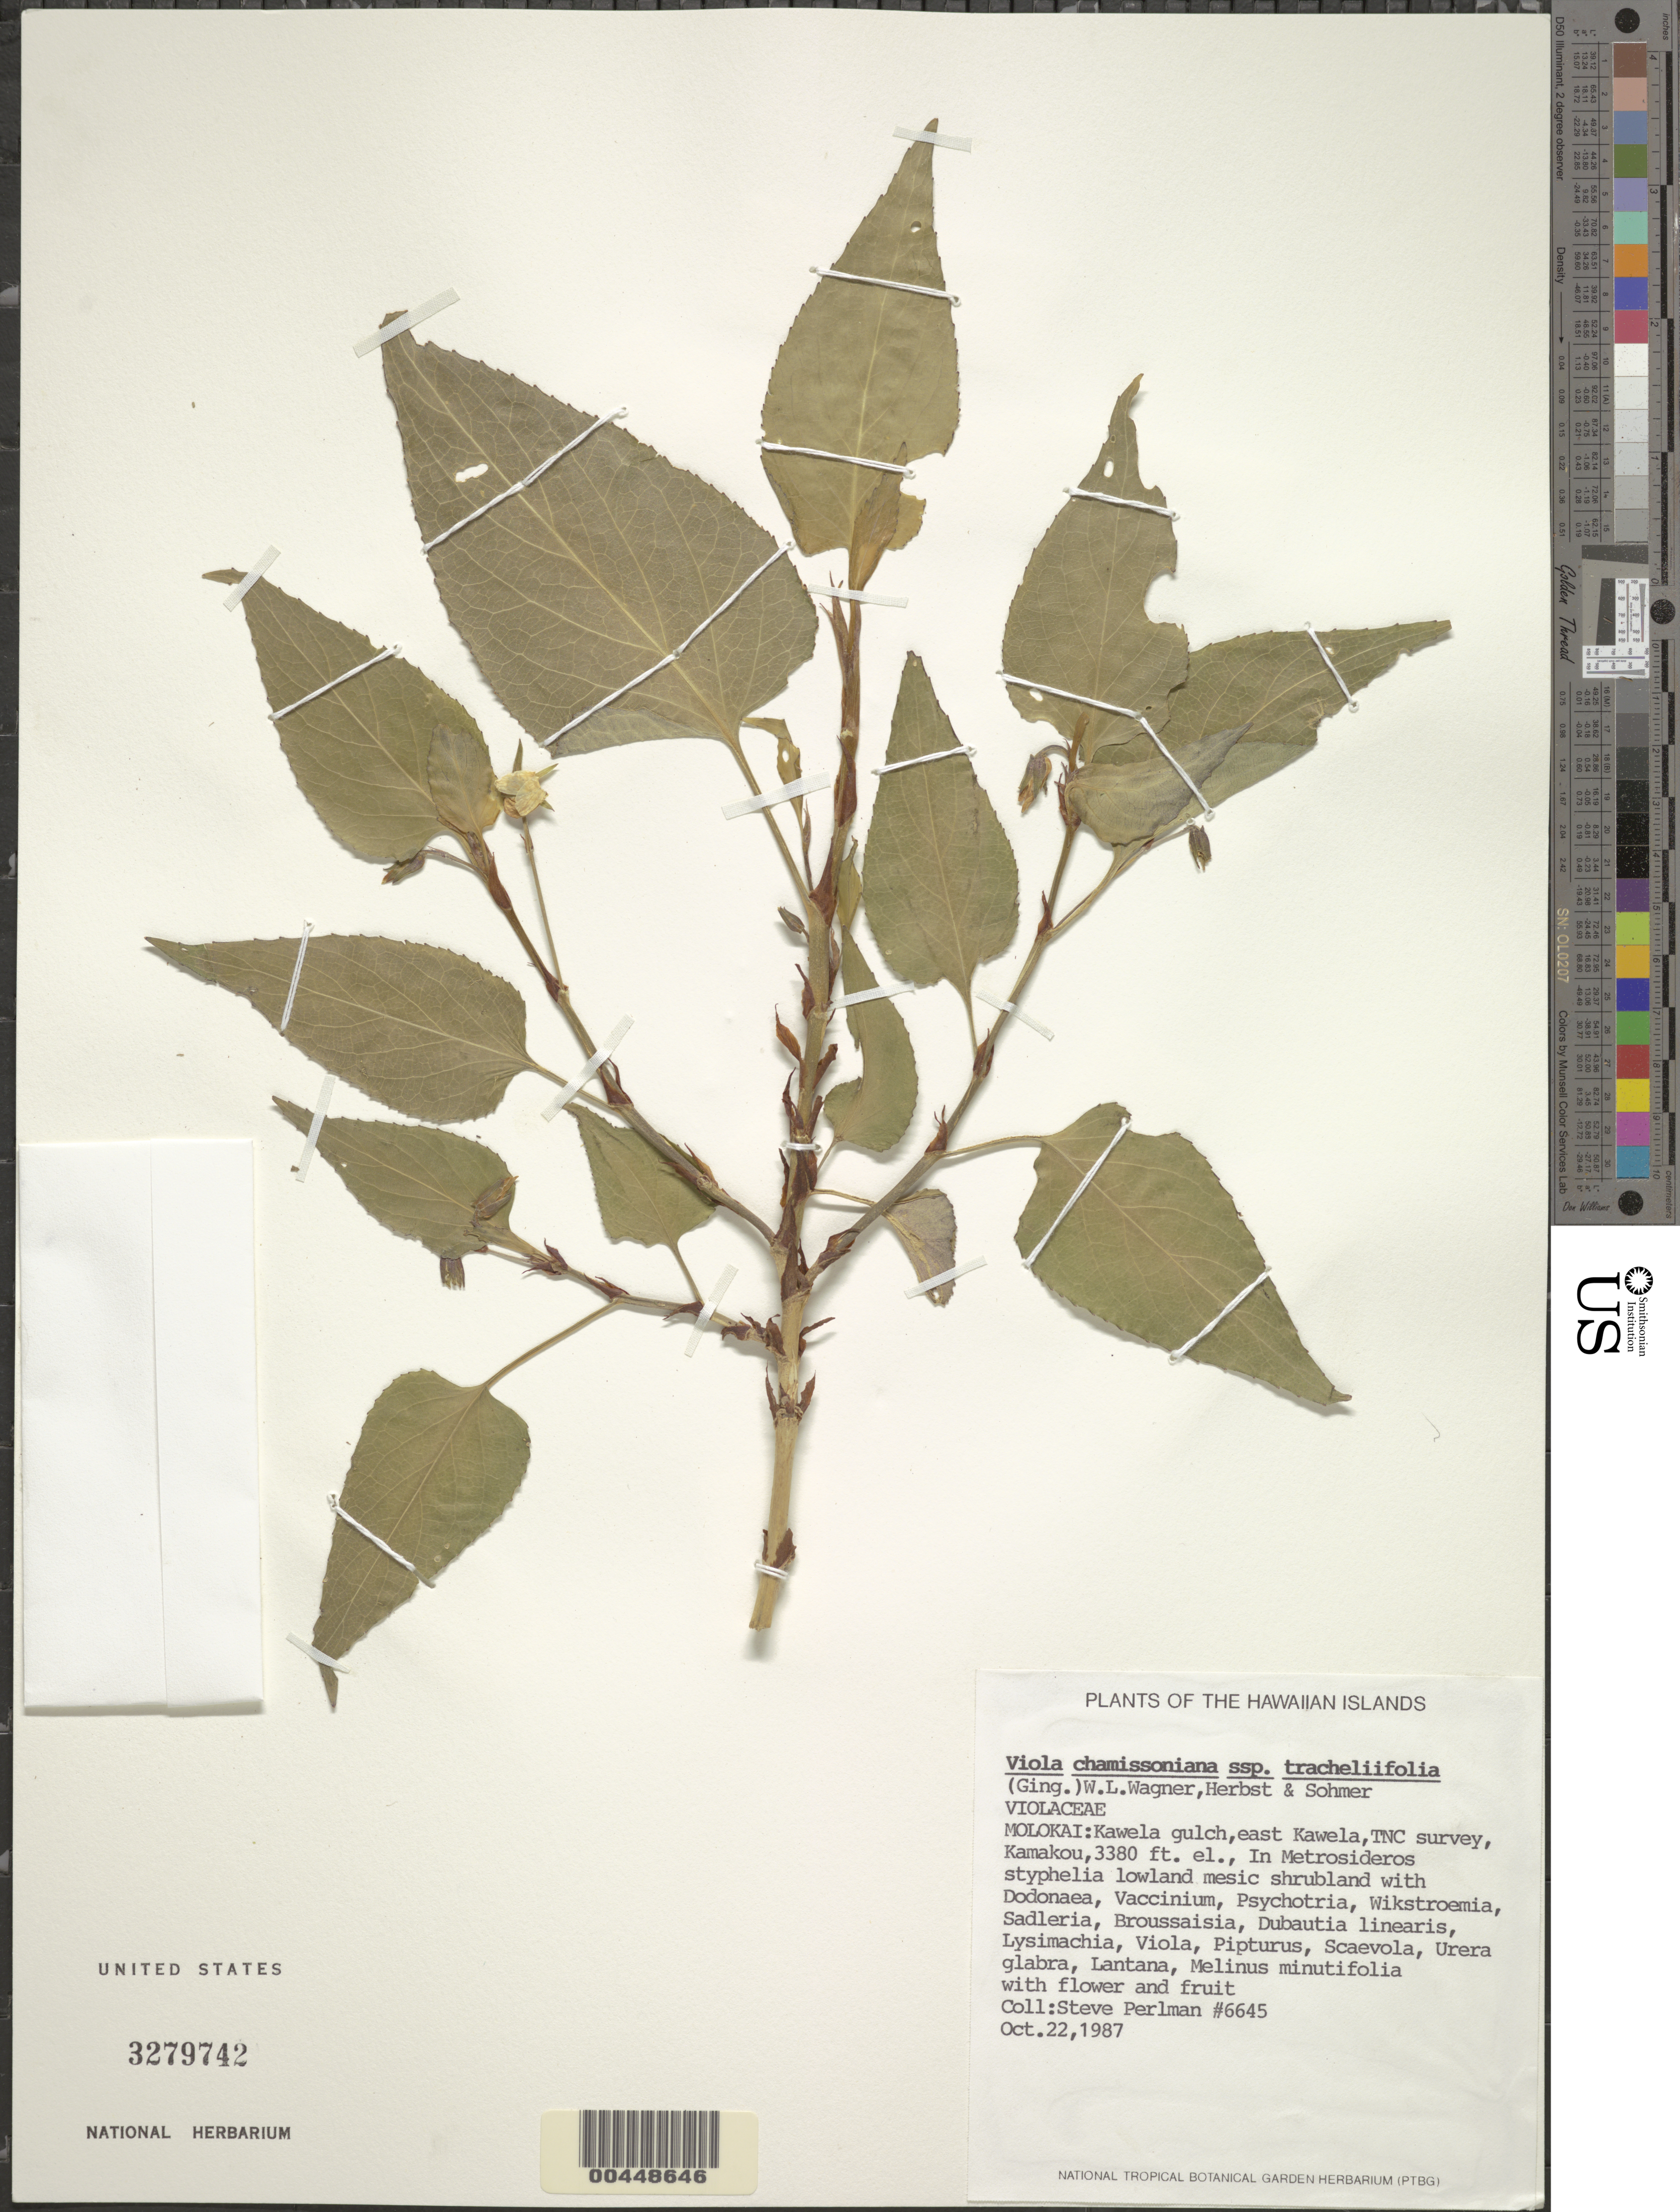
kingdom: Plantae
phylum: Tracheophyta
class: Magnoliopsida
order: Malpighiales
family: Violaceae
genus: Viola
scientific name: Viola chamissoniana subsp. tracheliifolia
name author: (Ging.) W.L. Wagner et al.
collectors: S. P. Perlman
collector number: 6645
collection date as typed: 22 Oct 1987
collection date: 1987-10-22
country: United States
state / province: Hawaii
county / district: Maui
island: Moloka'i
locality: Kawela Gulch, E Kawela, TNC Surbey, Kamakou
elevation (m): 1030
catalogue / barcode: US 3279742